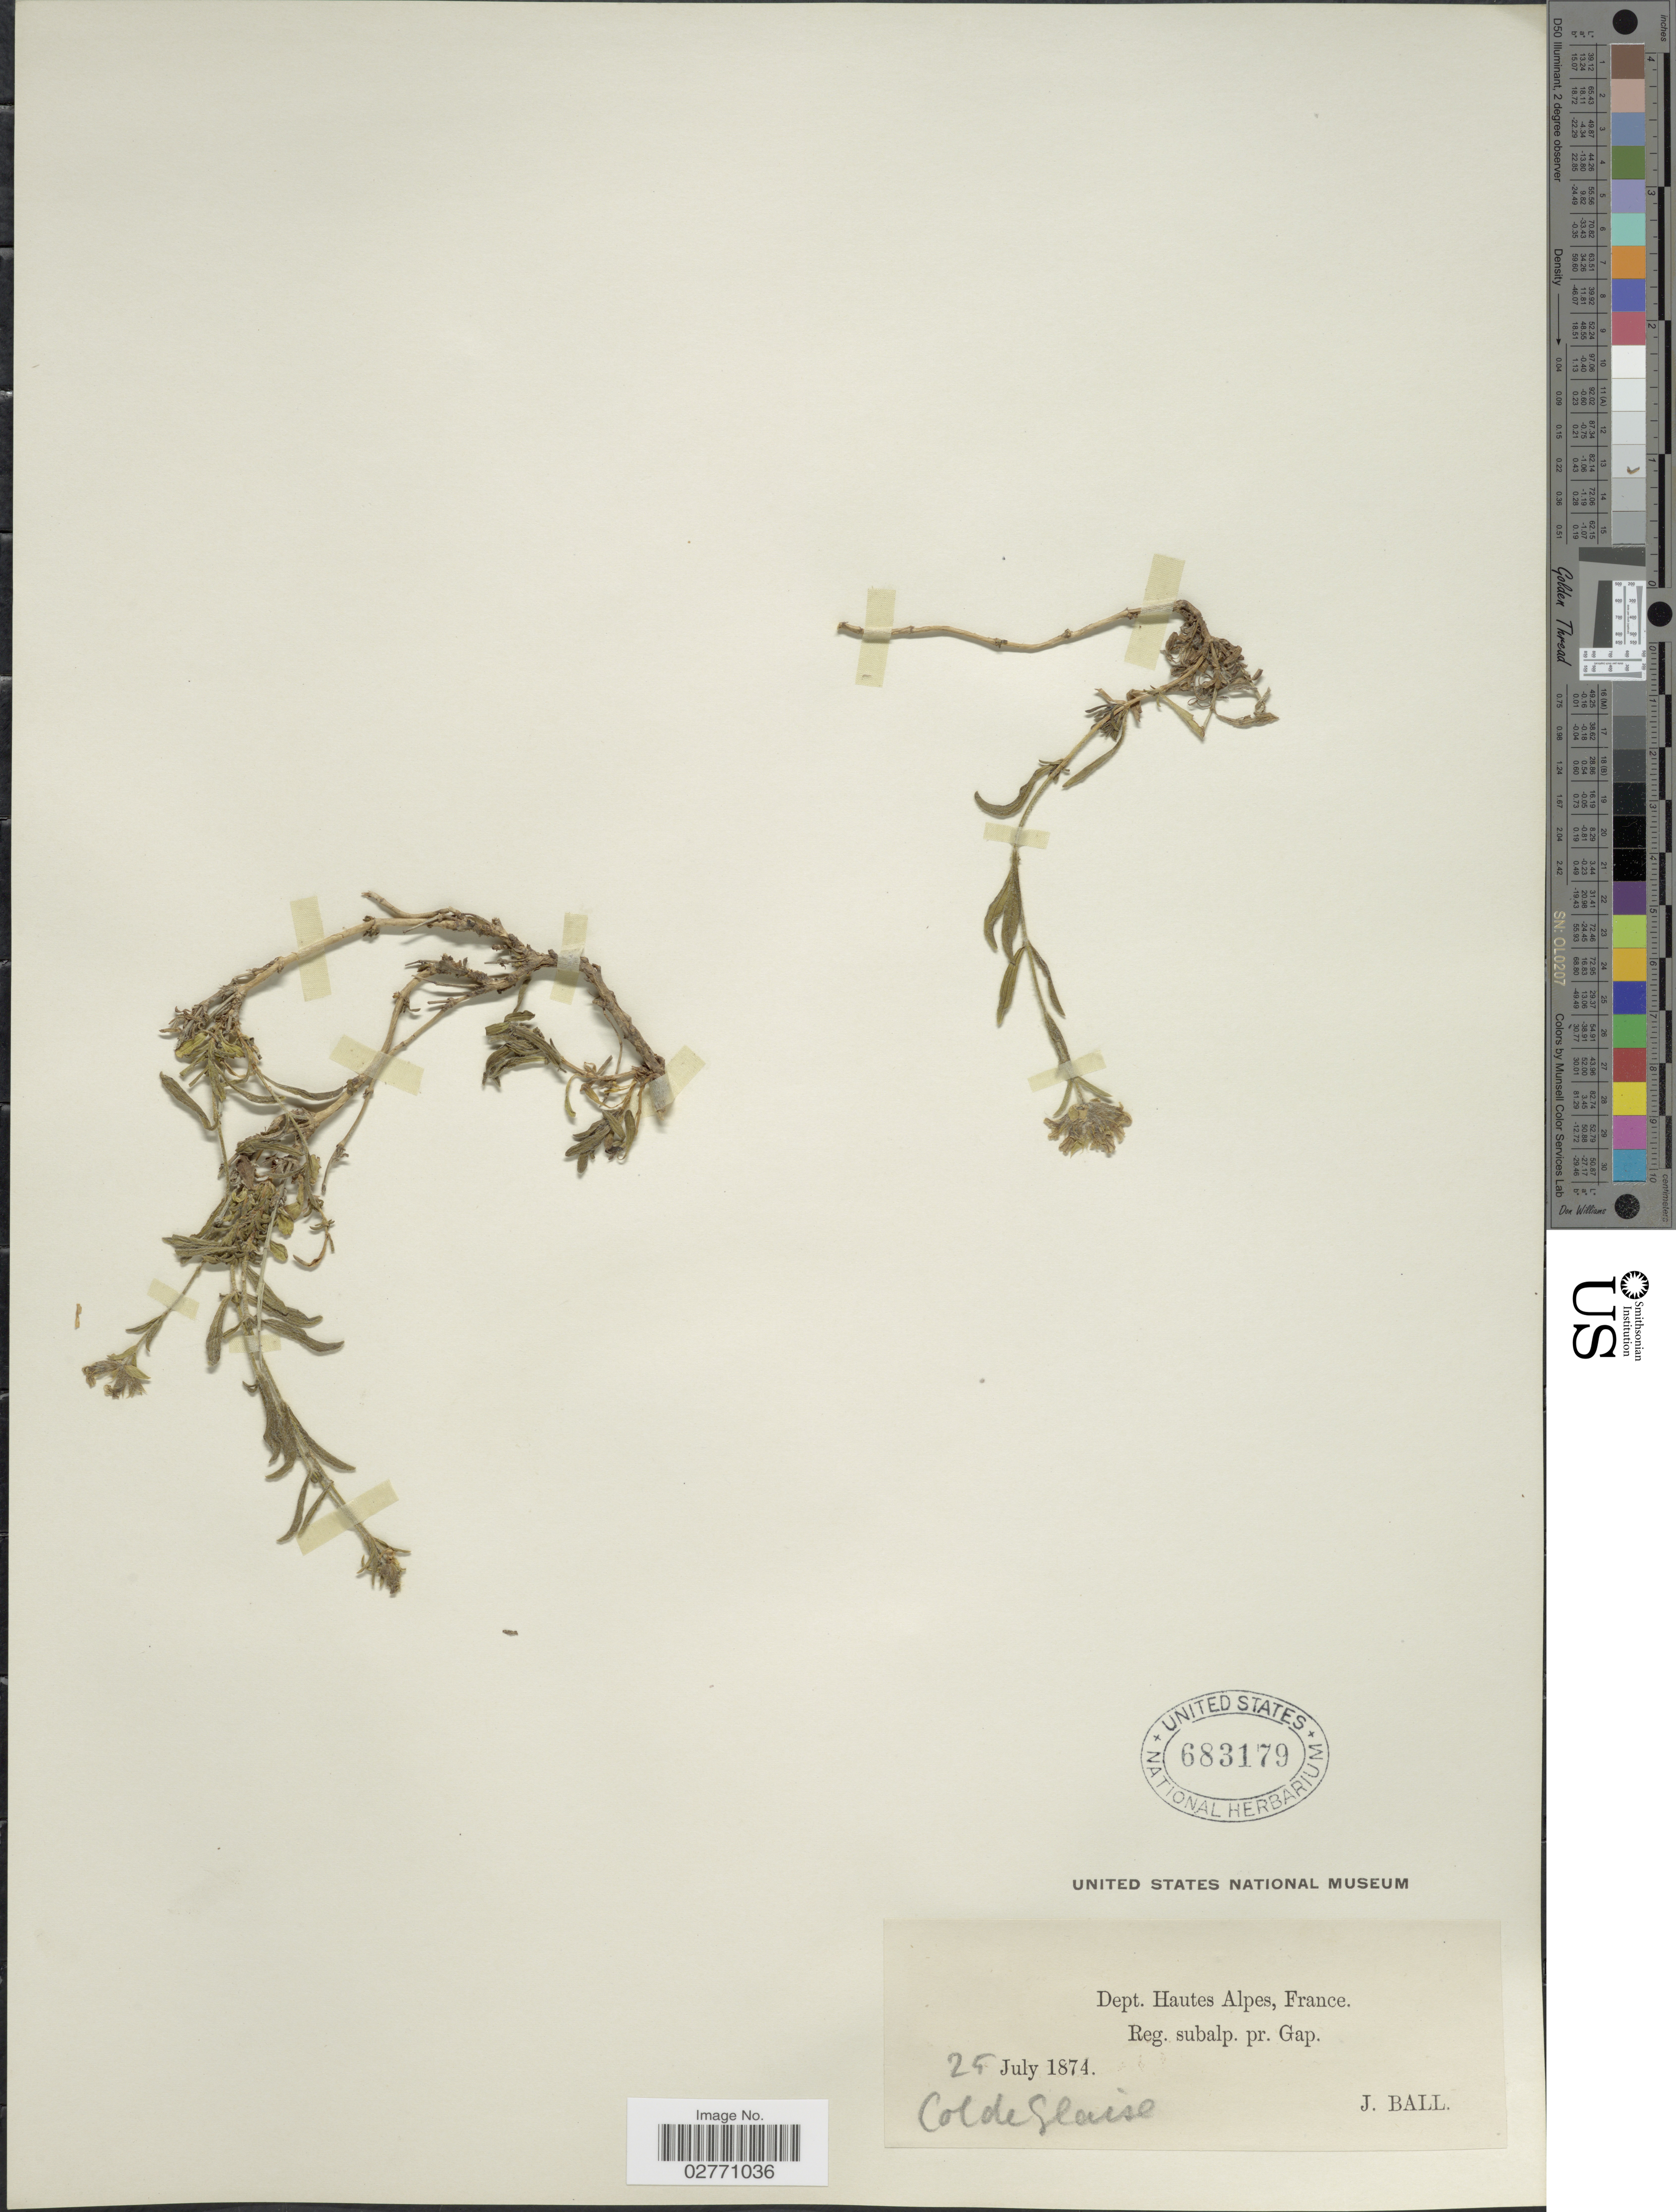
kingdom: Plantae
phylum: Tracheophyta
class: Magnoliopsida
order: Lamiales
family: Lamiaceae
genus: Sideritis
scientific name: Sideritis sp.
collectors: J. Ball & Glaise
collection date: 1874-07-25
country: France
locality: Dept. Hautes Alpes. Reg. subalp. pr. Gap.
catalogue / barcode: US 683179